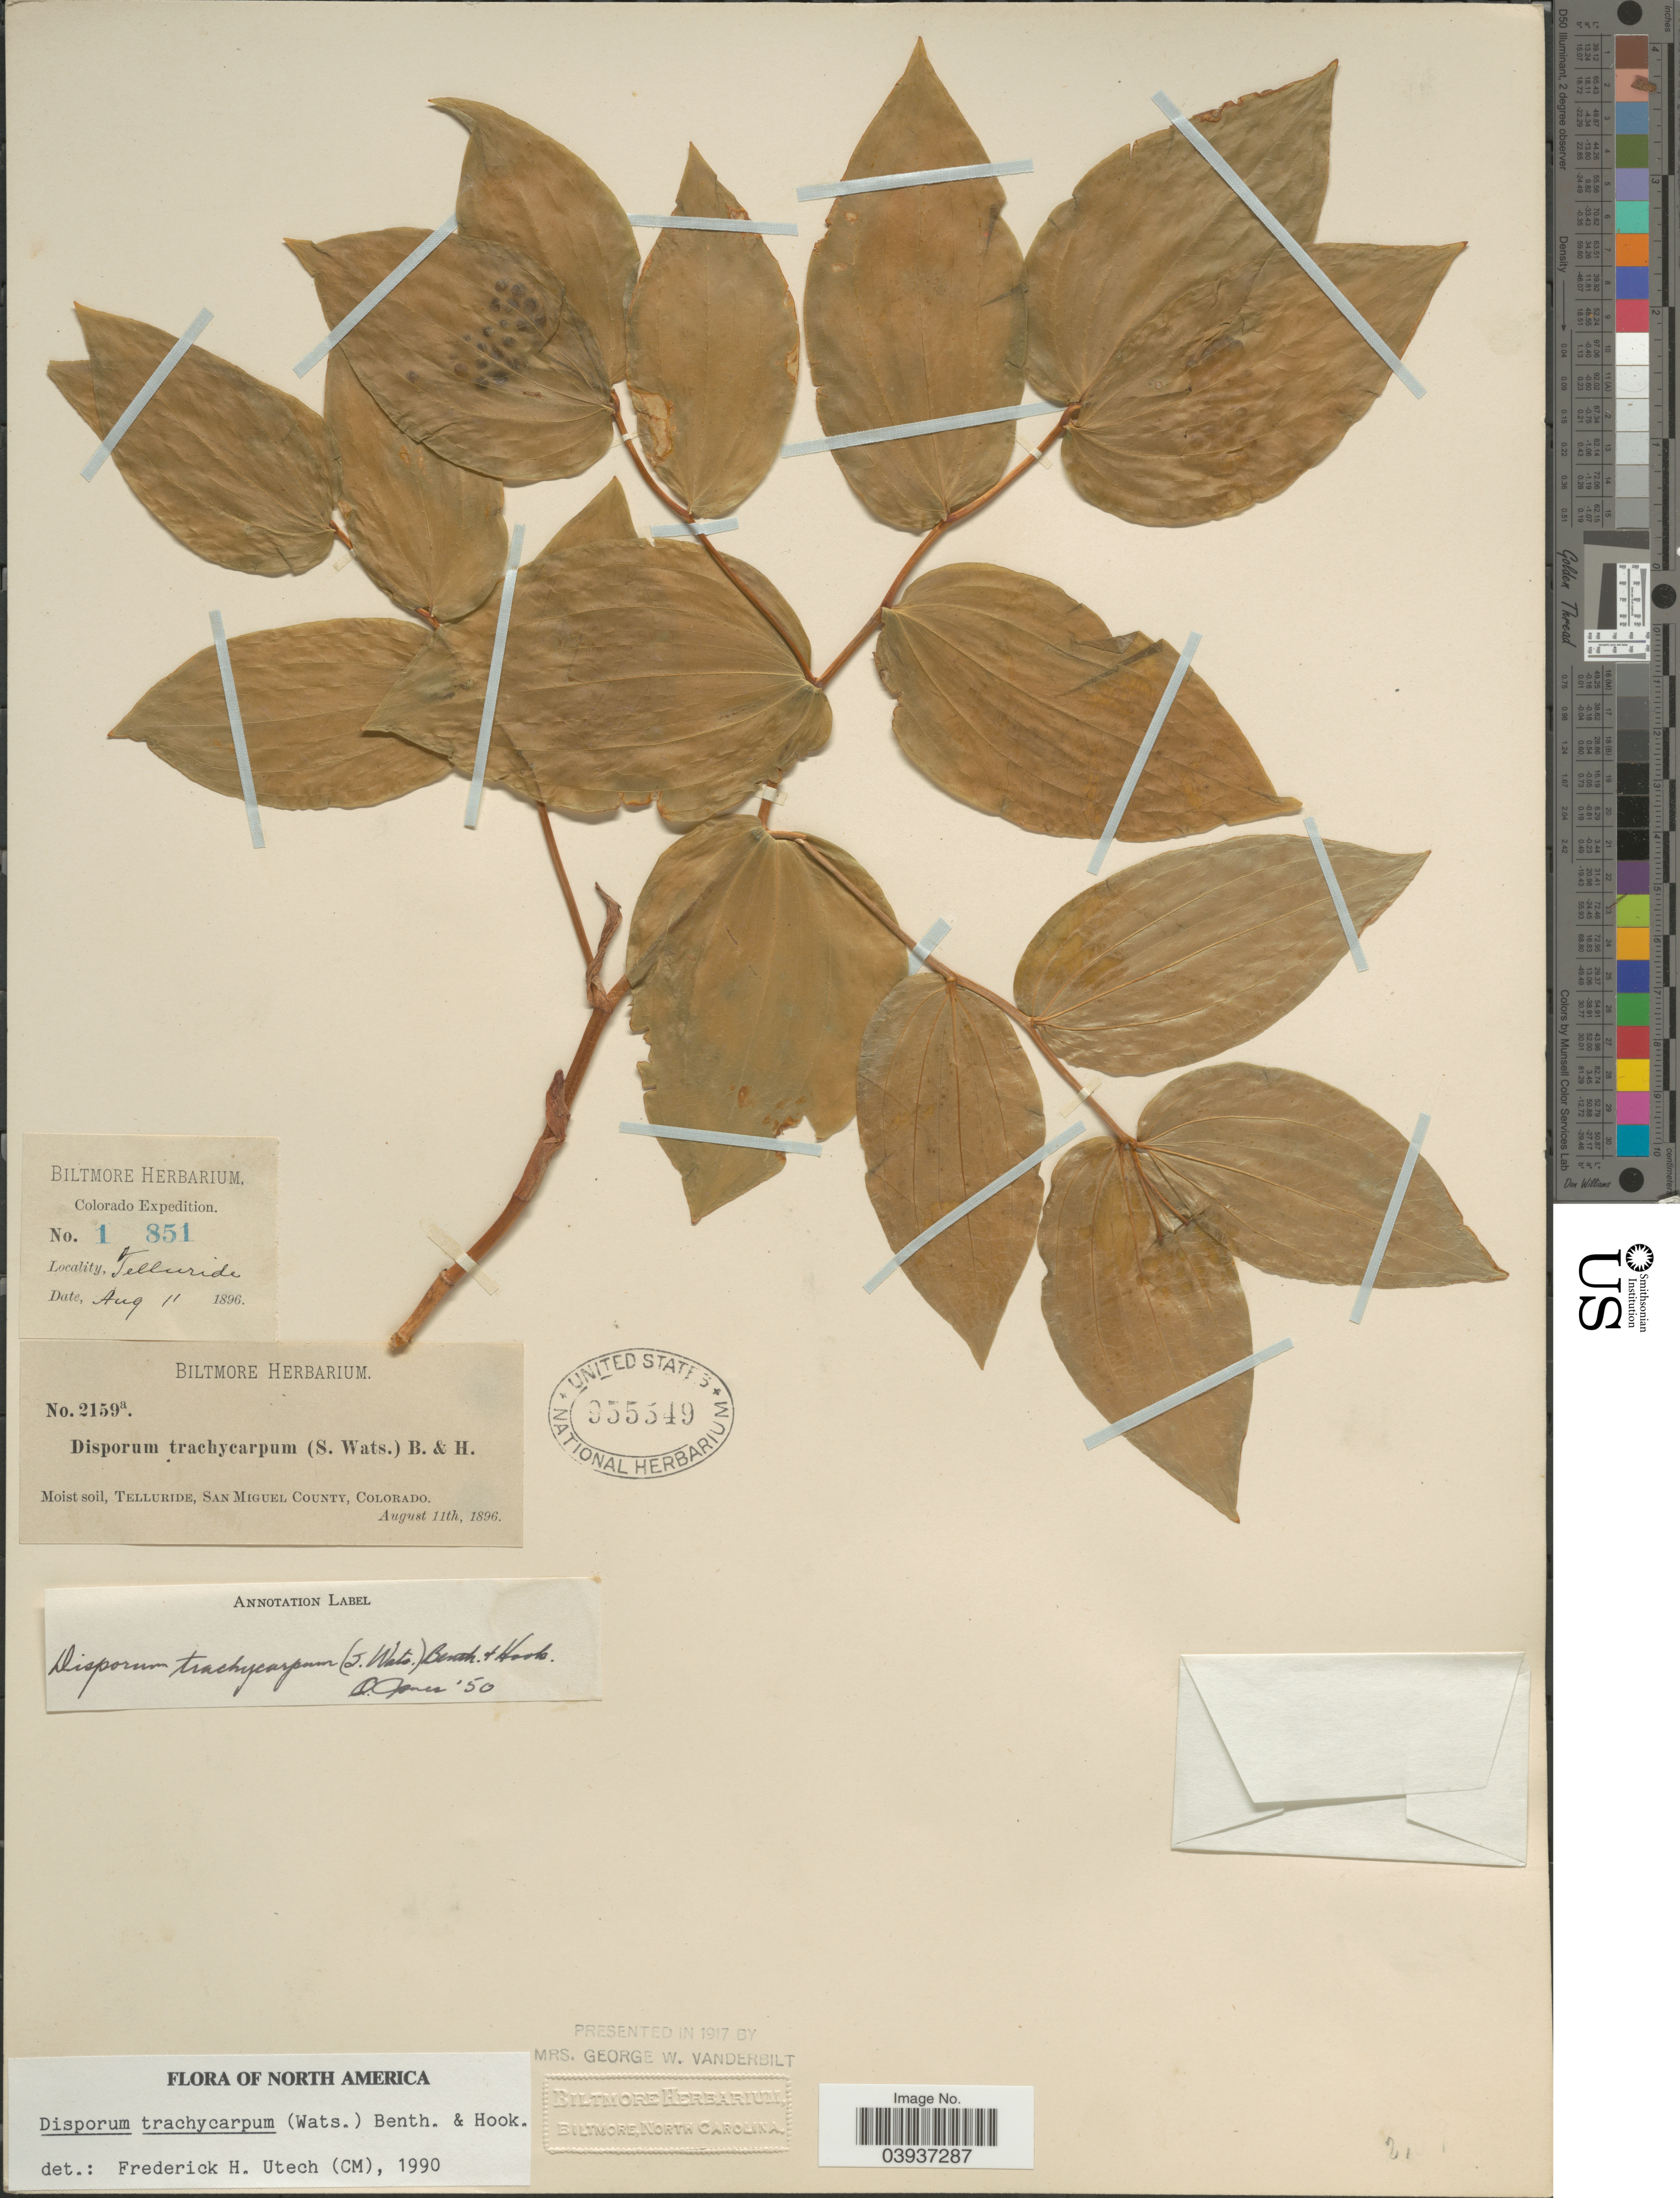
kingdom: Plantae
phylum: Tracheophyta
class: Liliopsida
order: Liliales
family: Colchicaceae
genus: Disporum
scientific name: Disporum trachycarpum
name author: (S. Watson) Benth. & Hook. f.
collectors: ex herb. Biltmore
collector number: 1851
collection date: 1896-08-11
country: United States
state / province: Colorado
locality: Telluride, San Miguel County.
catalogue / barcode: US 955549